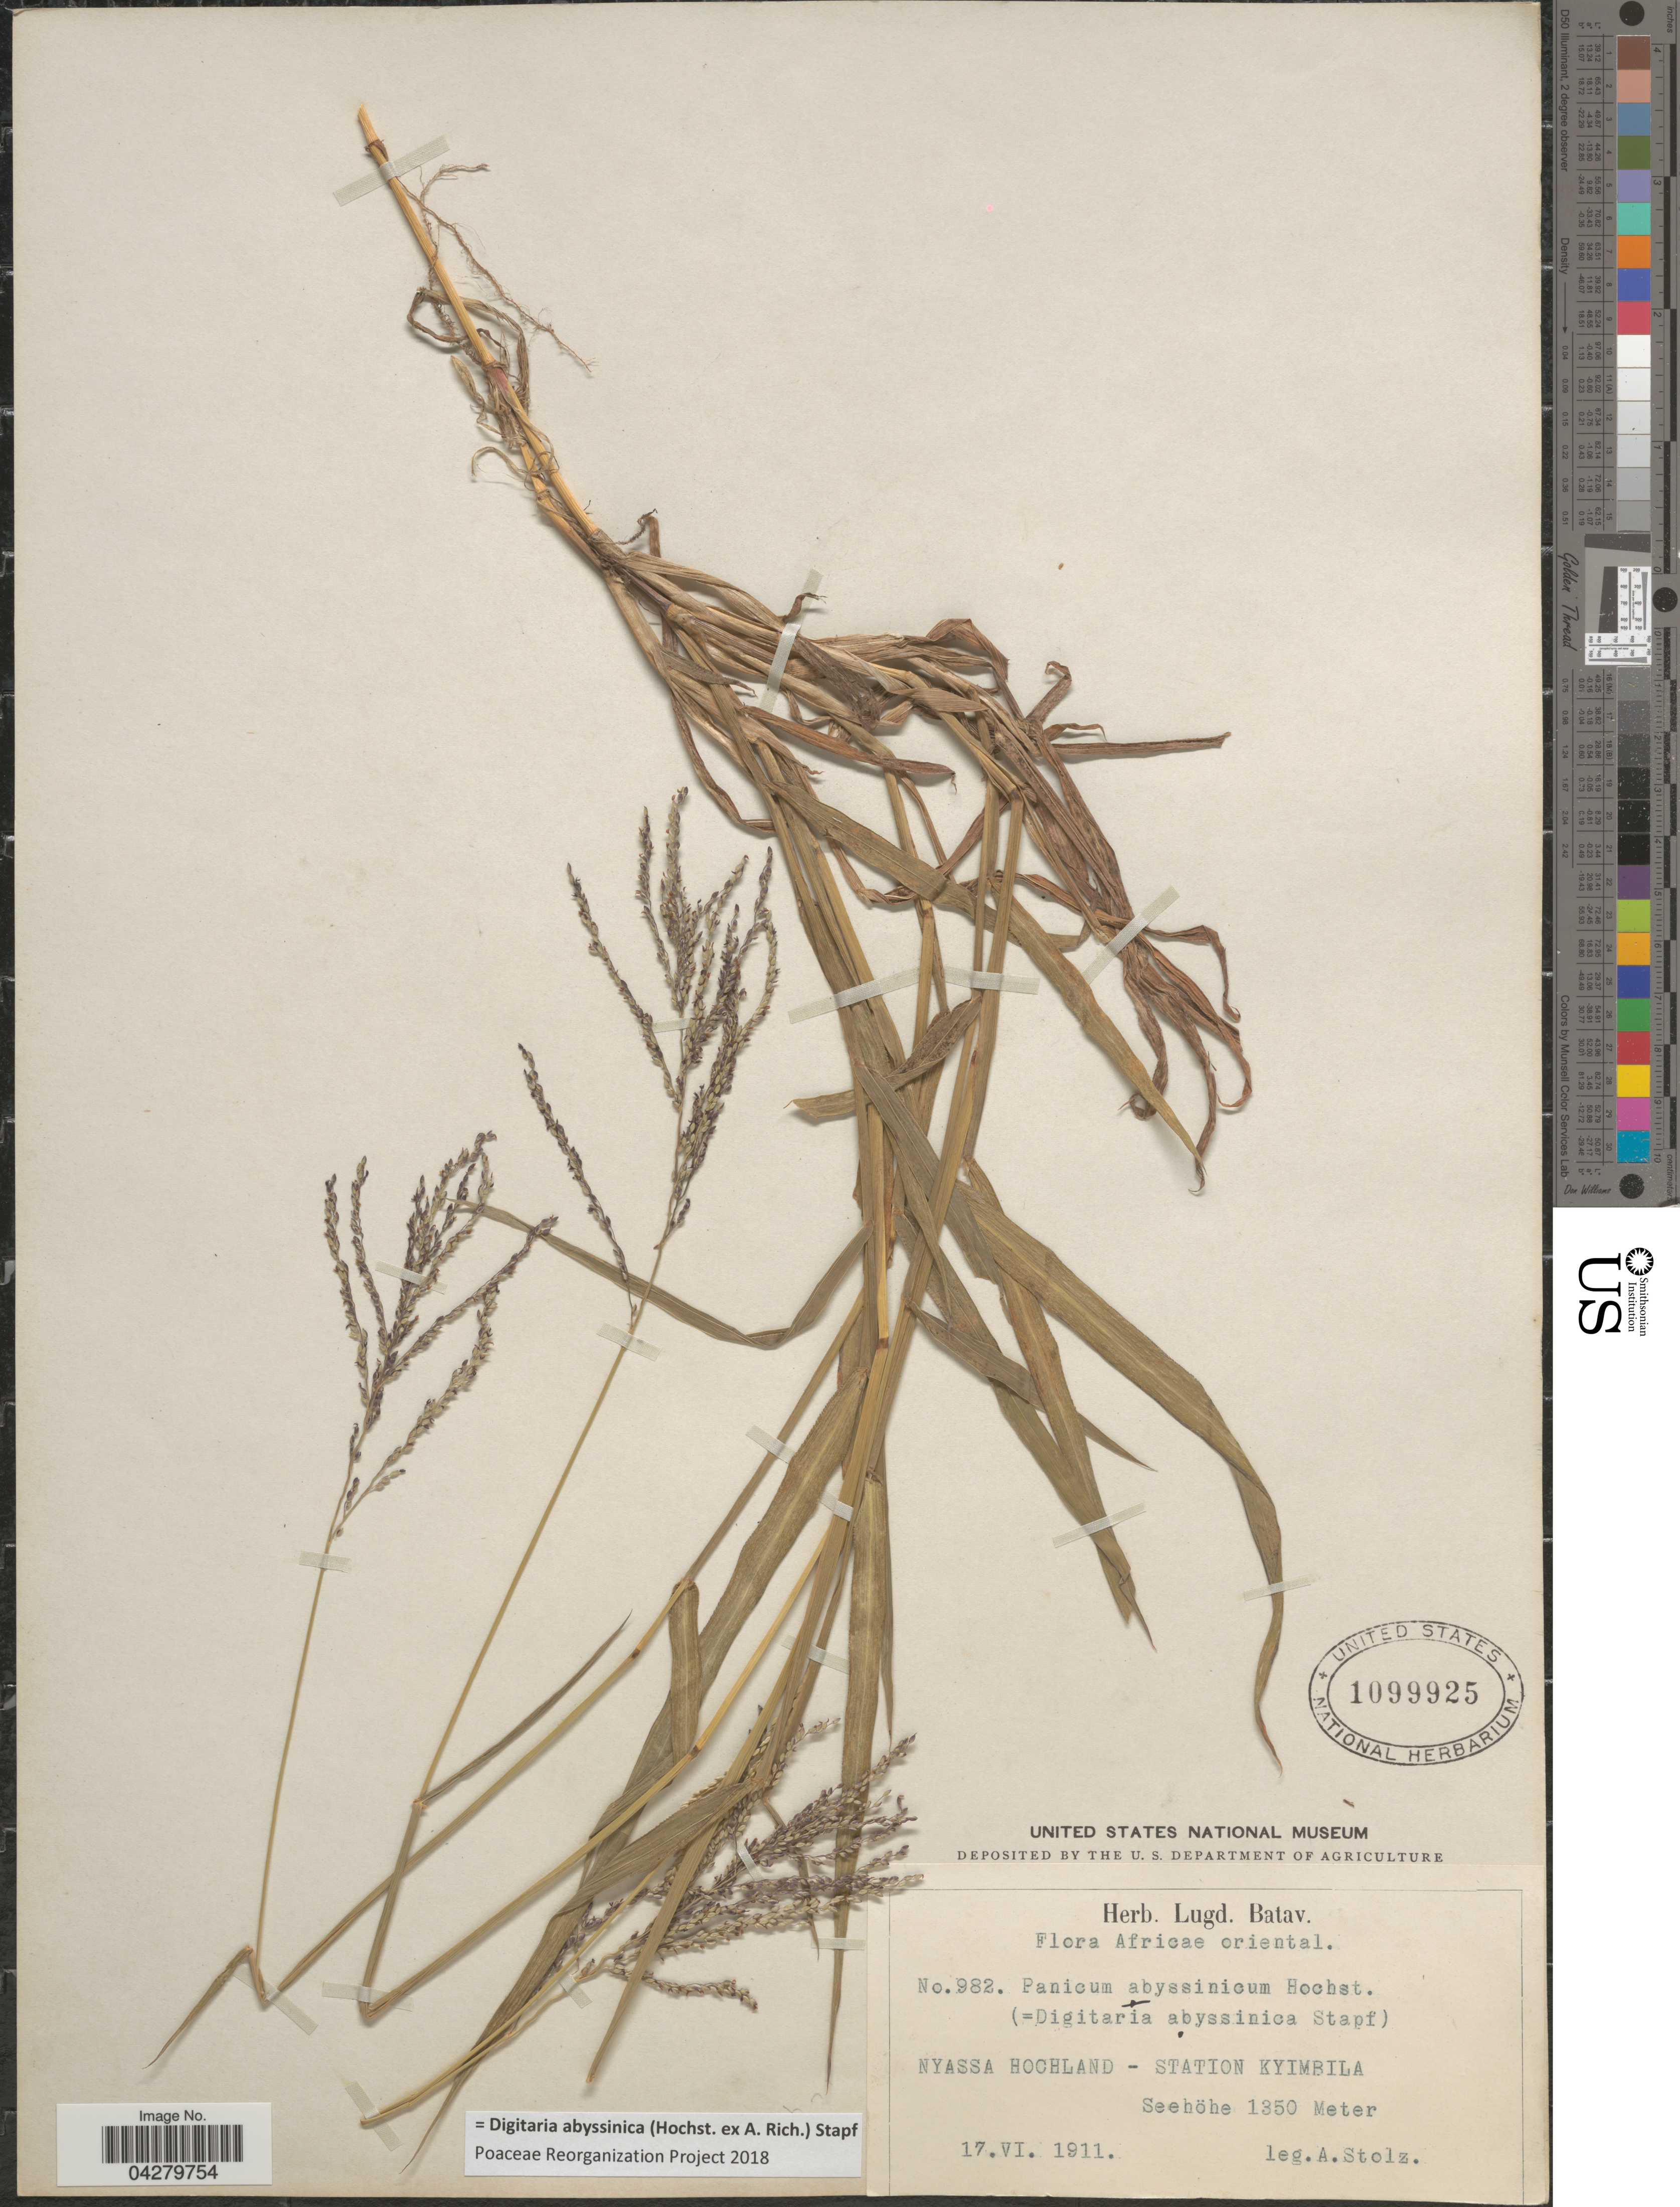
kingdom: Plantae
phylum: Tracheophyta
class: Liliopsida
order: Poales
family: Poaceae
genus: Digitaria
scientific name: Digitaria abyssinica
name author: (Hochst. ex Rich.) Stapf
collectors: A. Stolz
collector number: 982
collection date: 1911-06-17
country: Tanzania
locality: Africae oriental. Nyassa Hochland - Station Kyimbila.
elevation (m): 1350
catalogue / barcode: US 1099925